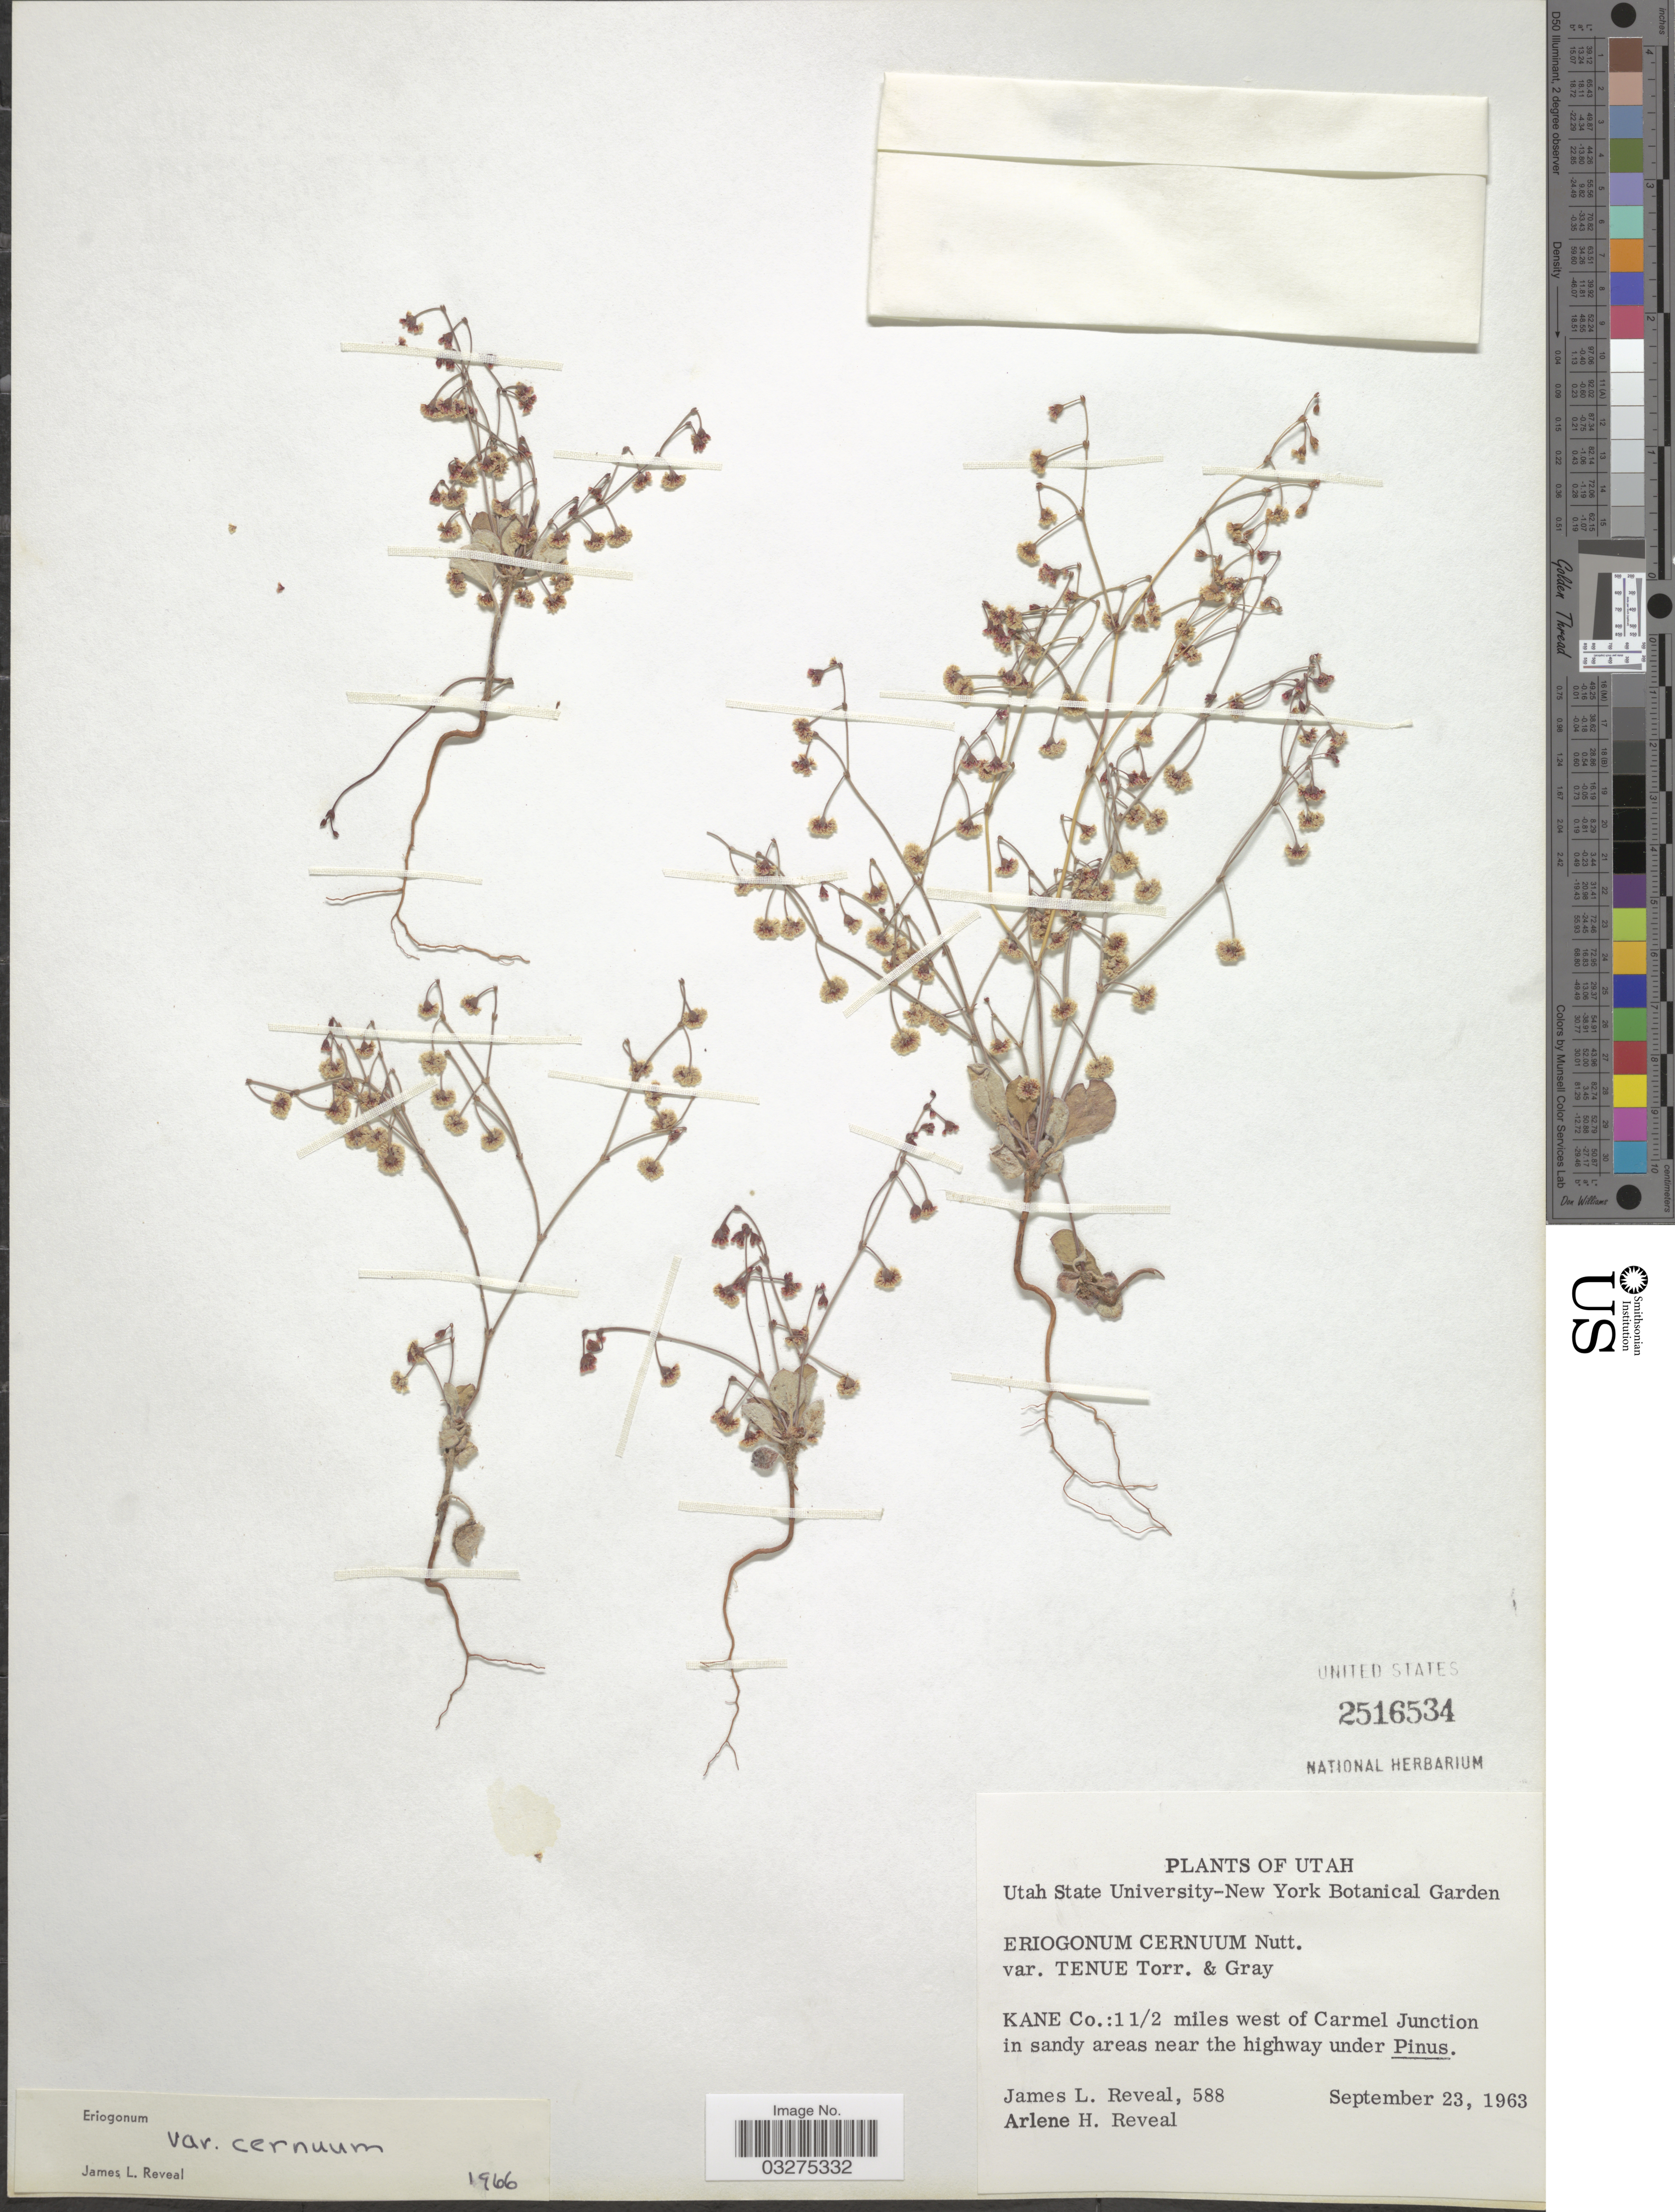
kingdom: Plantae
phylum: Tracheophyta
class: Magnoliopsida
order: Caryophyllales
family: Polygonaceae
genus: Eriogonum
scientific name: Eriogonum cernuum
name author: Nutt.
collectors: J. L. Reveal & A. H. Reveal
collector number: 588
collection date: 1963-09-23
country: United States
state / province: Utah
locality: Kane Co.: 1½ miles west of Carmel Junction in sandy areas near the highway under Pinus.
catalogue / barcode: US 2516534